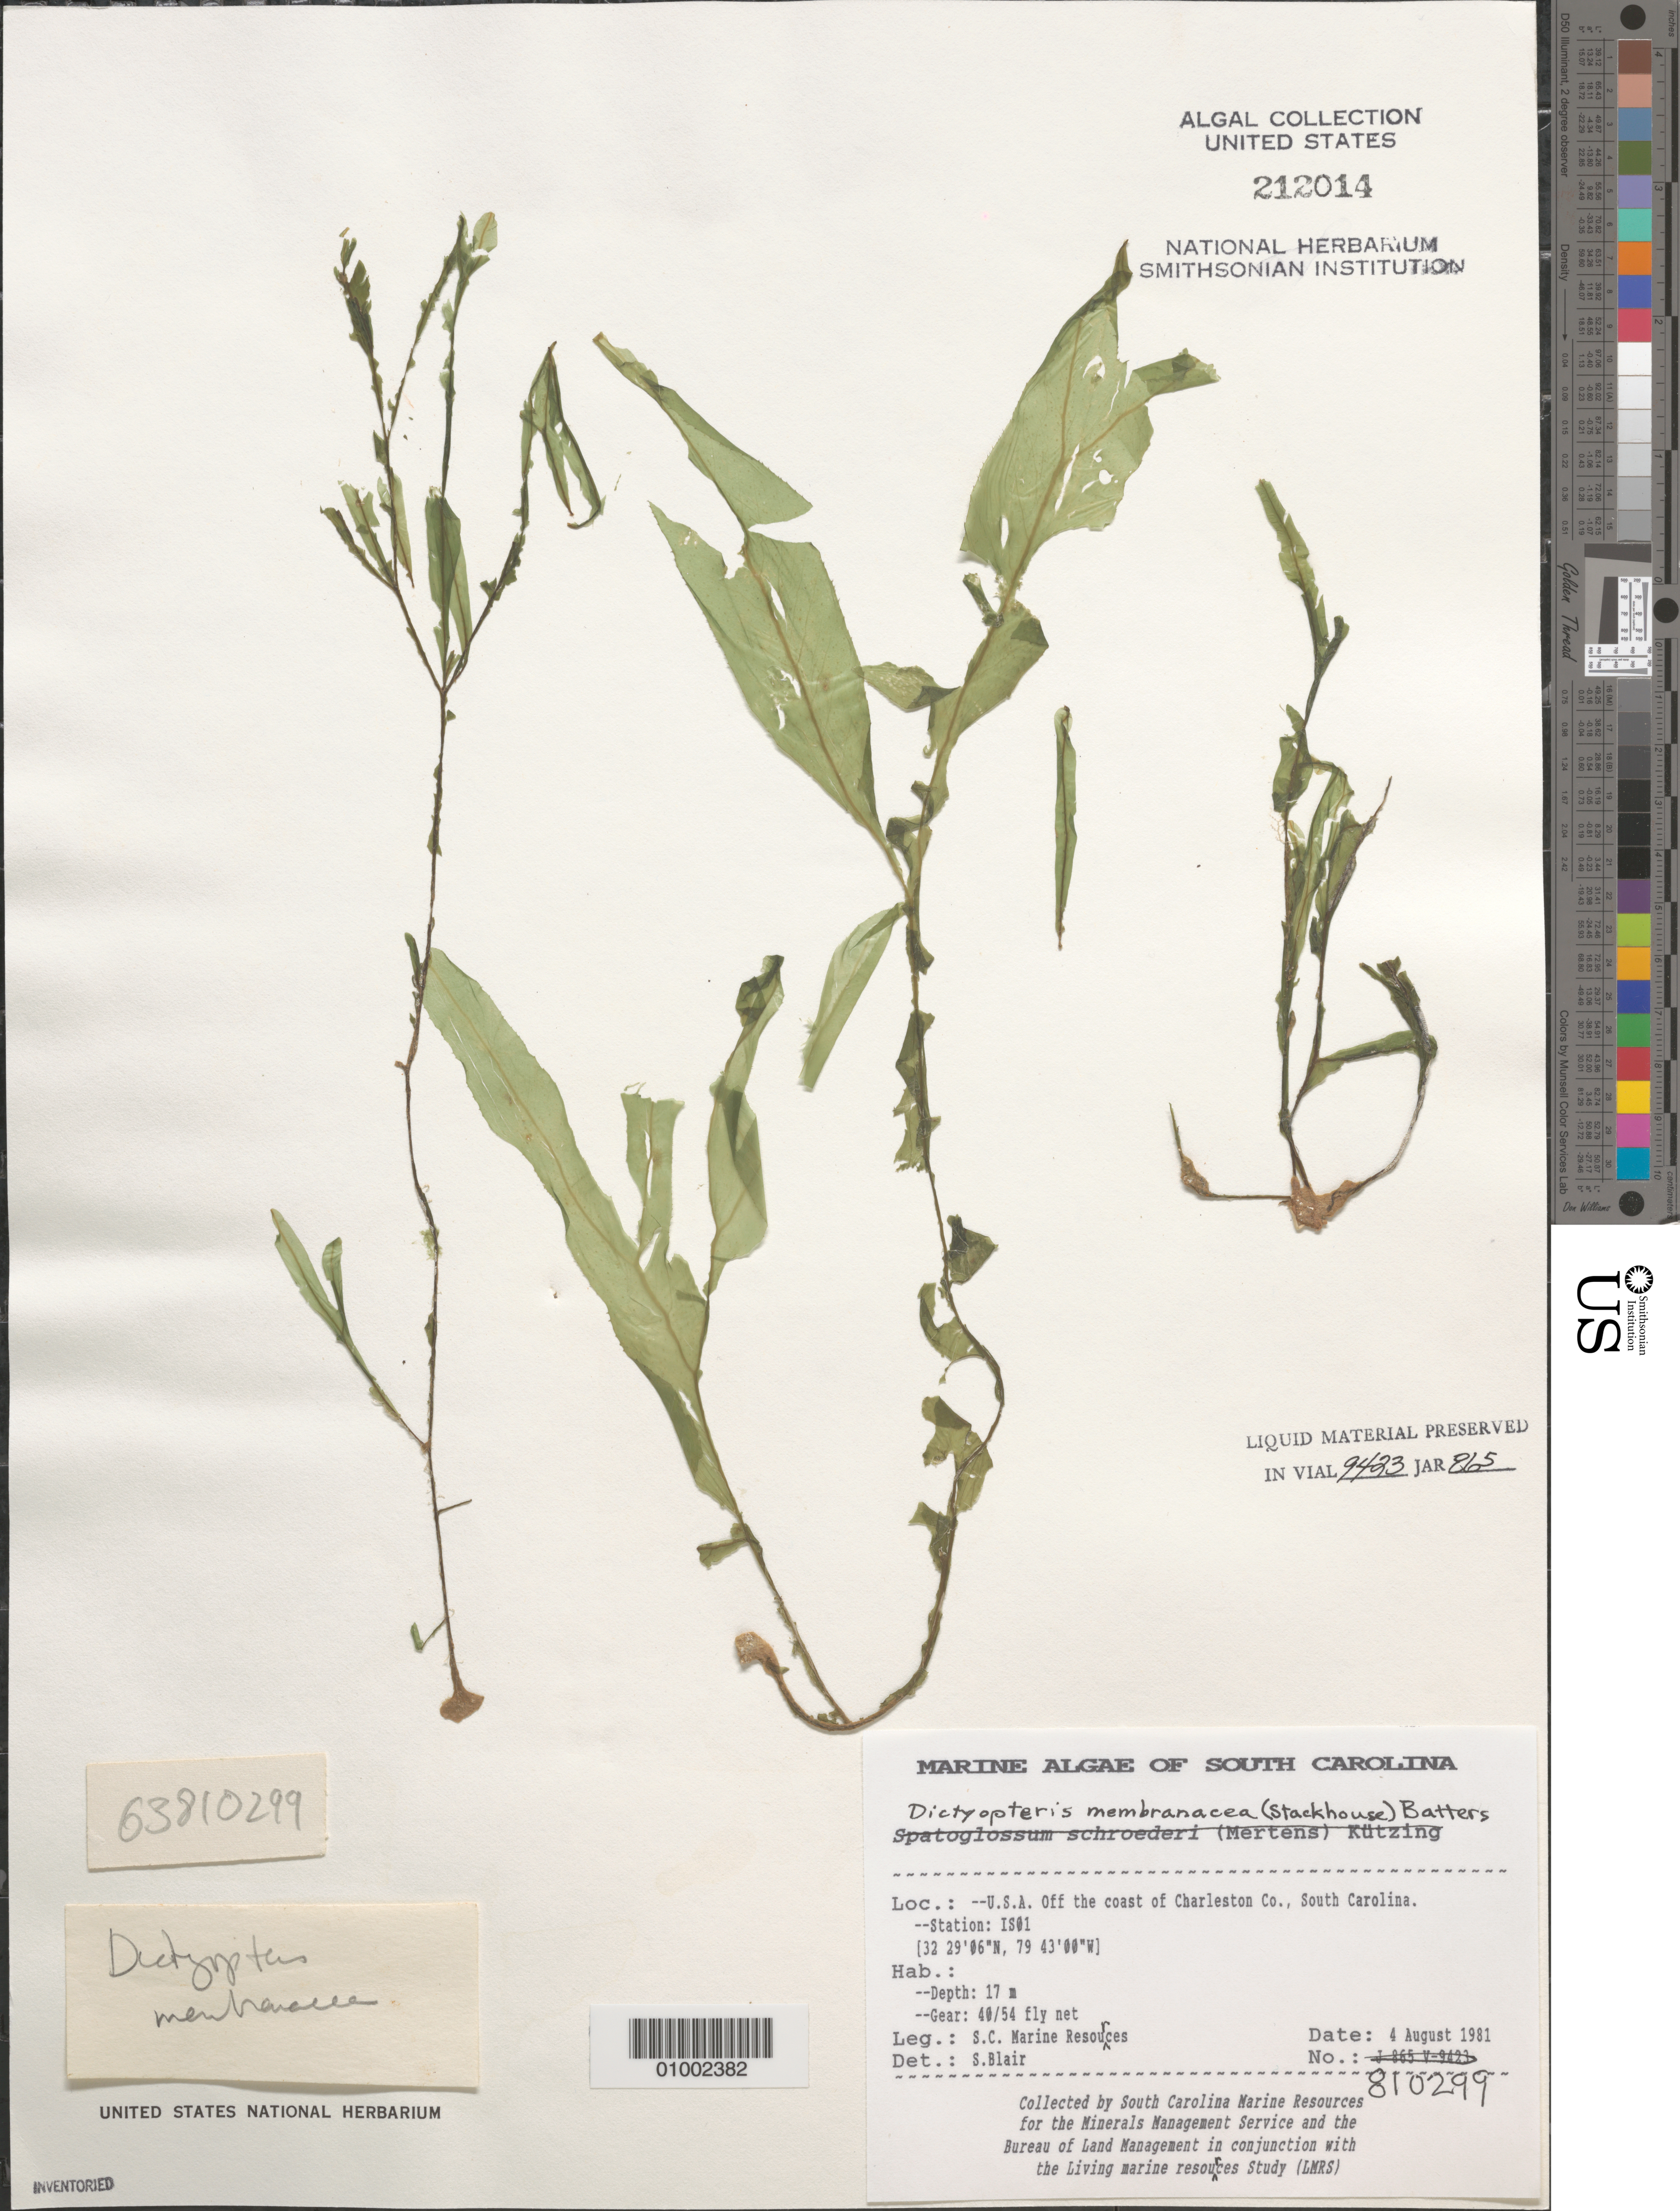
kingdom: Chromista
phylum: Ochrophyta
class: Phaeophyceae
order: Dictyotales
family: Dictyotaceae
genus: Dictyopteris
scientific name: Dictyopteris polypodioides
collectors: South Carolina Marine Resources for BLM/MMS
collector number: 810299 (Station IS01)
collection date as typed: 04 Aug 1981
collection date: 1981-08-04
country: United States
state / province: South Carolina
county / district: Charleston County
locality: Off coast of Charleston County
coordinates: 32 29'06" N, 79 43'00" W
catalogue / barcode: US 212014